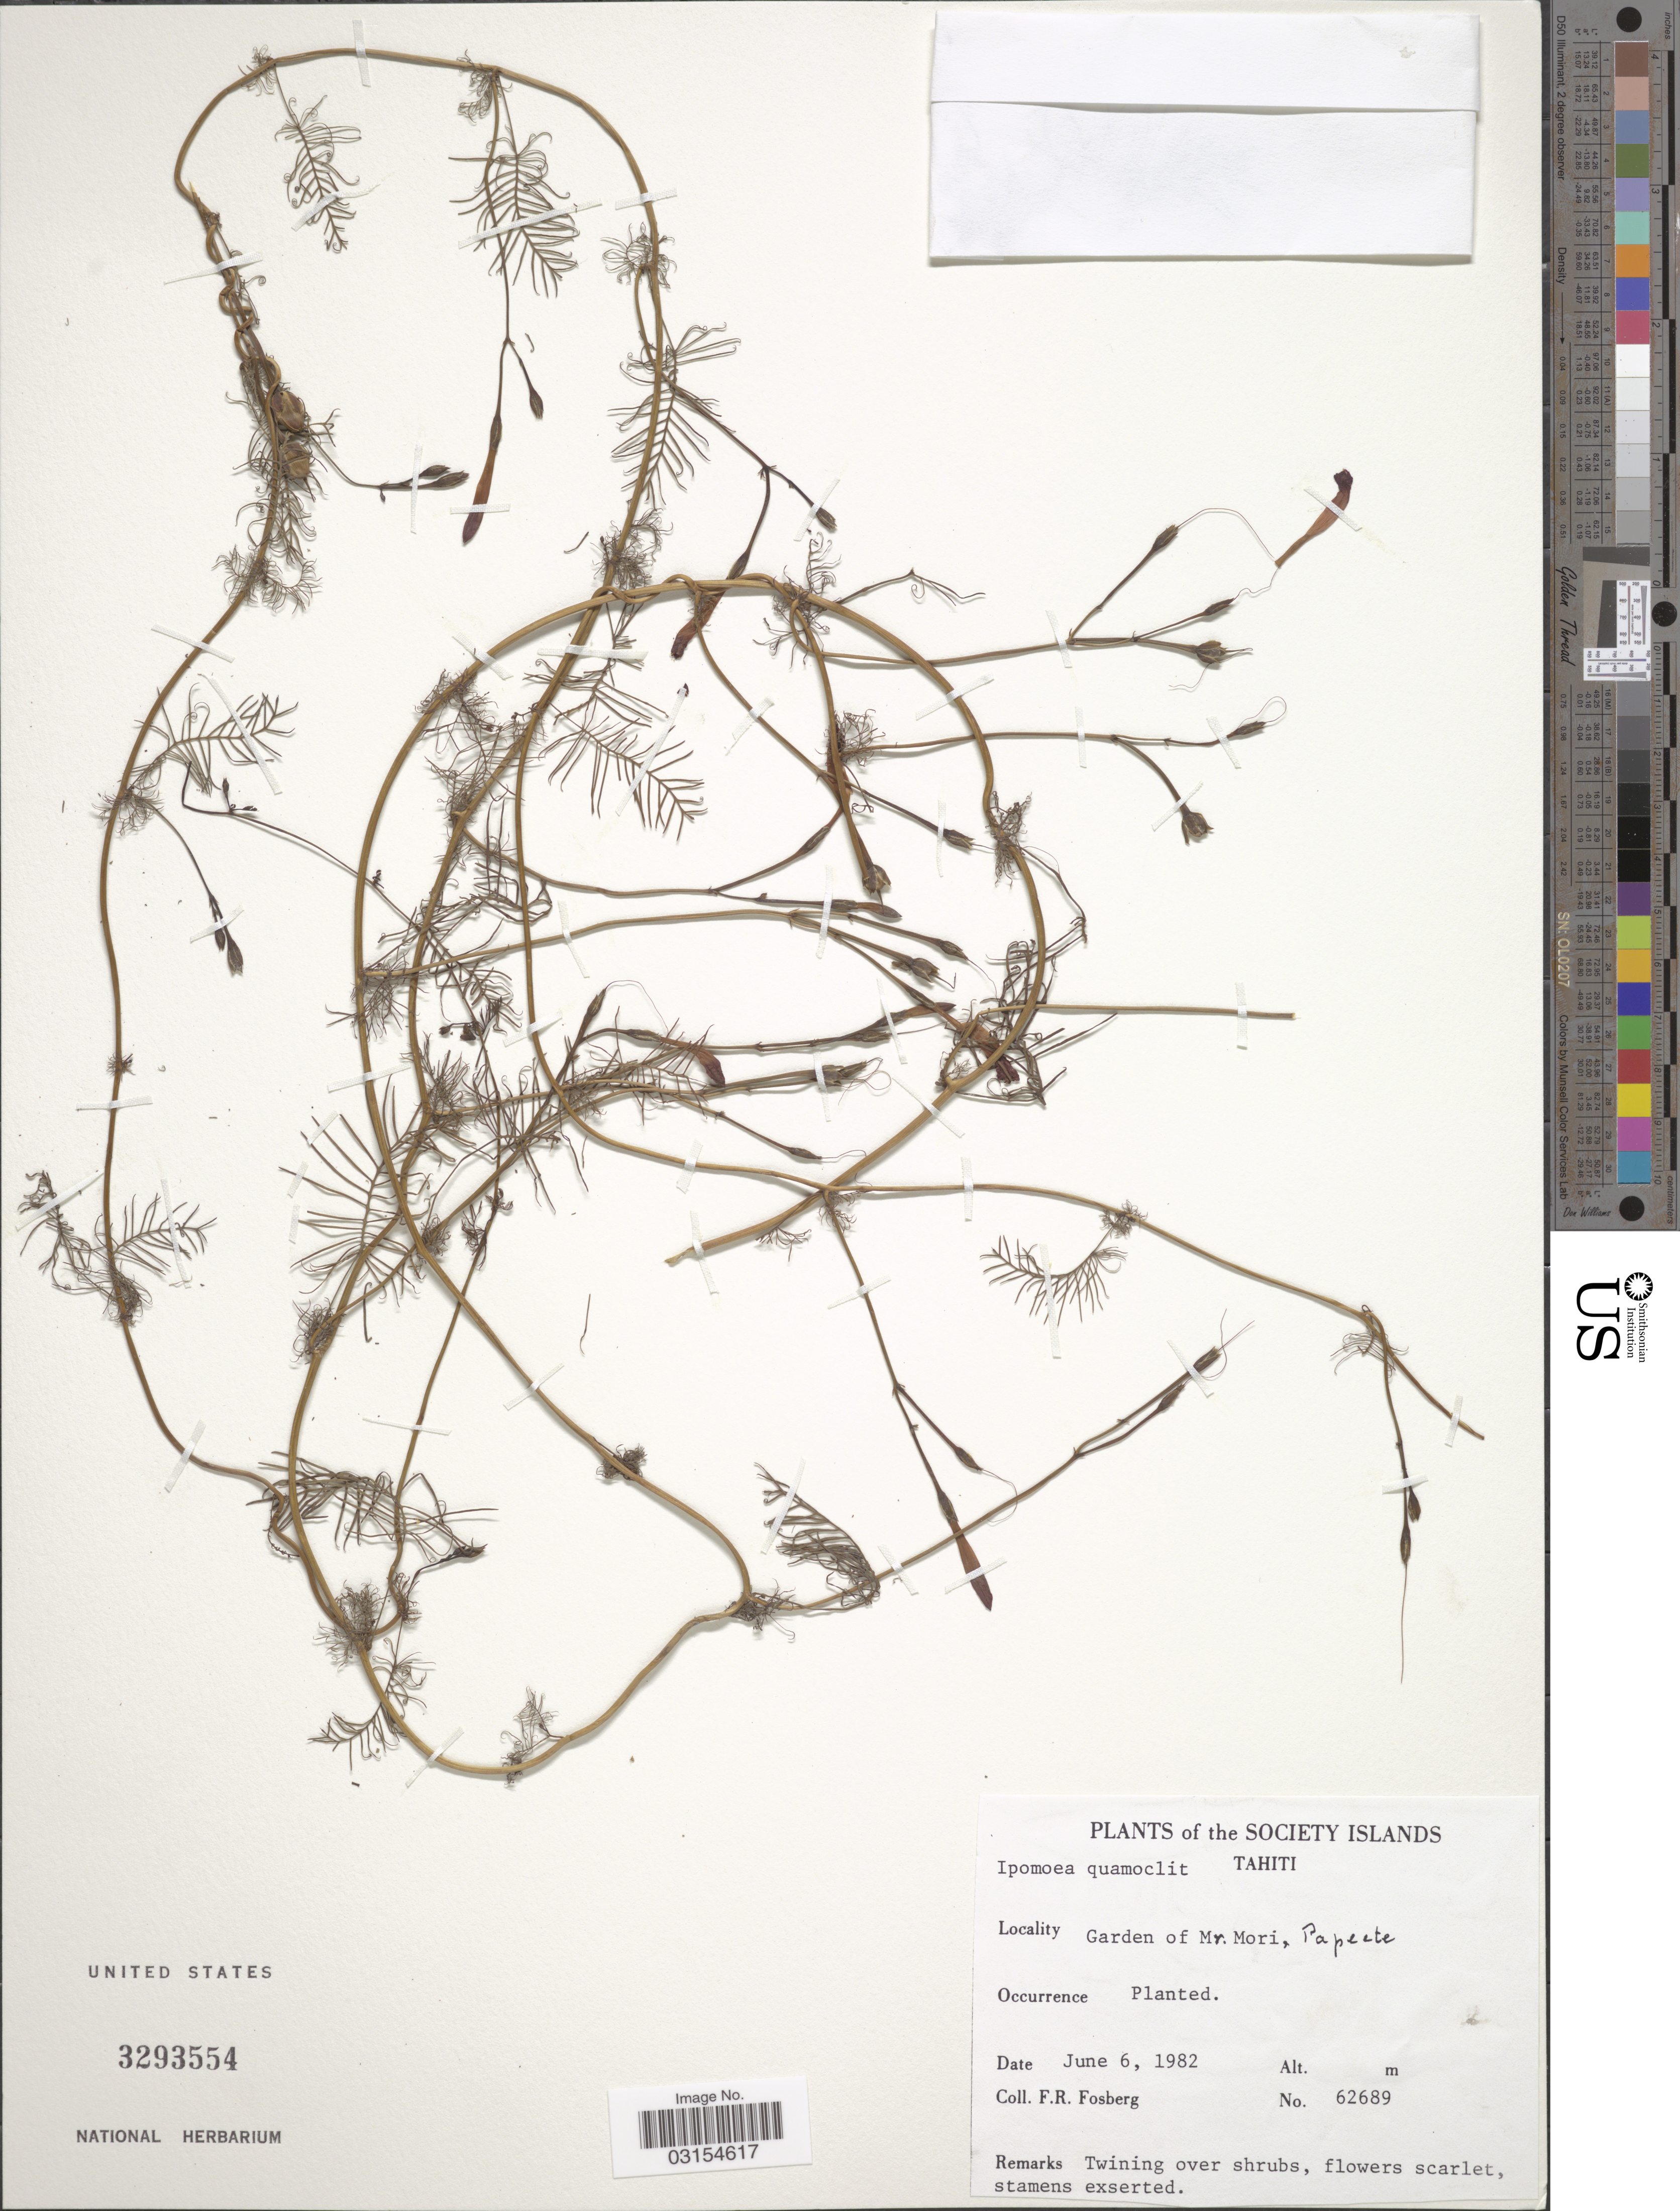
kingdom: Plantae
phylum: Tracheophyta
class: Magnoliopsida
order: Solanales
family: Convolvulaceae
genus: Ipomoea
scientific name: Ipomoea quamoclit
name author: L.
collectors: F. R. Fosberg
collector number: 62689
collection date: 1982-06-06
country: French Polynesia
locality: Society Islands. Tahiti. Garden of Mr. Mori. Papecte.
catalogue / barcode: US 3293554